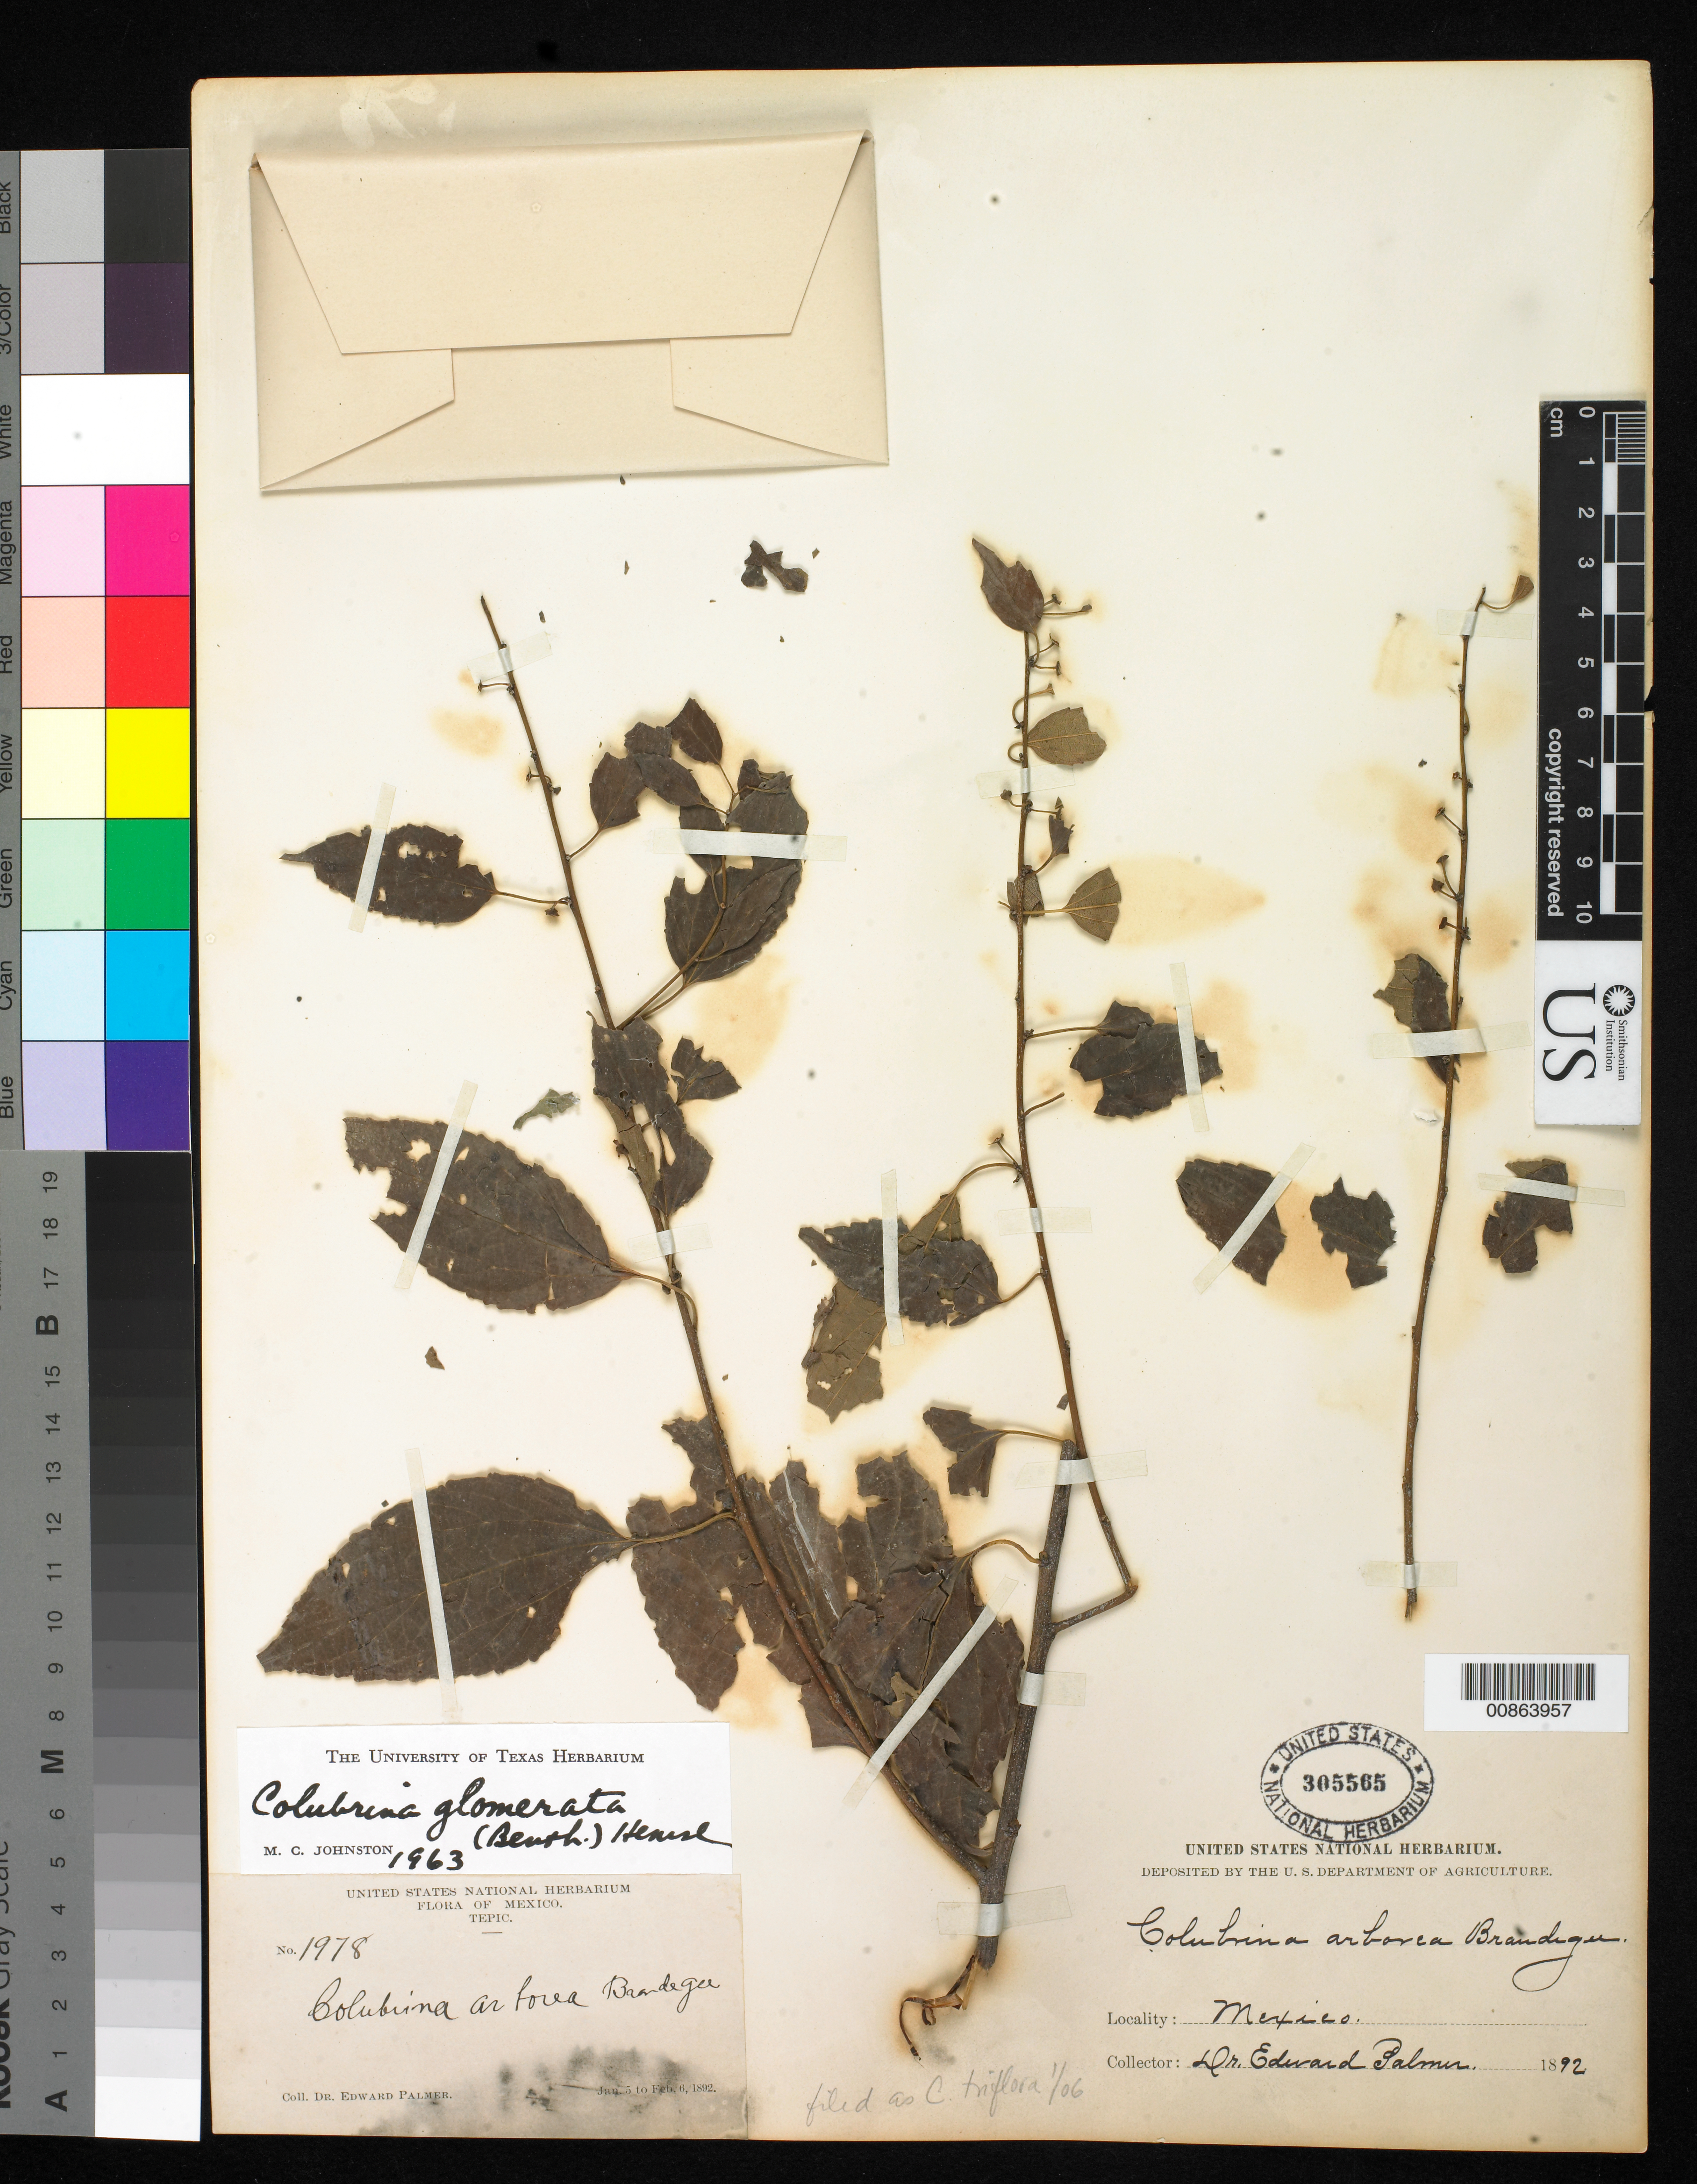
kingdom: Plantae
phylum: Tracheophyta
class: Magnoliopsida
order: Rosales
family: Rhamnaceae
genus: Colubrina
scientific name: Colubrina triflora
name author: Brongn. ex Sweet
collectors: E. Palmer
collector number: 1978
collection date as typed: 05 Jan 1892 to 06 Feb 1892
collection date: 1892-01-05/1892-02-06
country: Mexico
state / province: Nayarit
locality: Tepic, Nayarit.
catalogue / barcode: US 305565